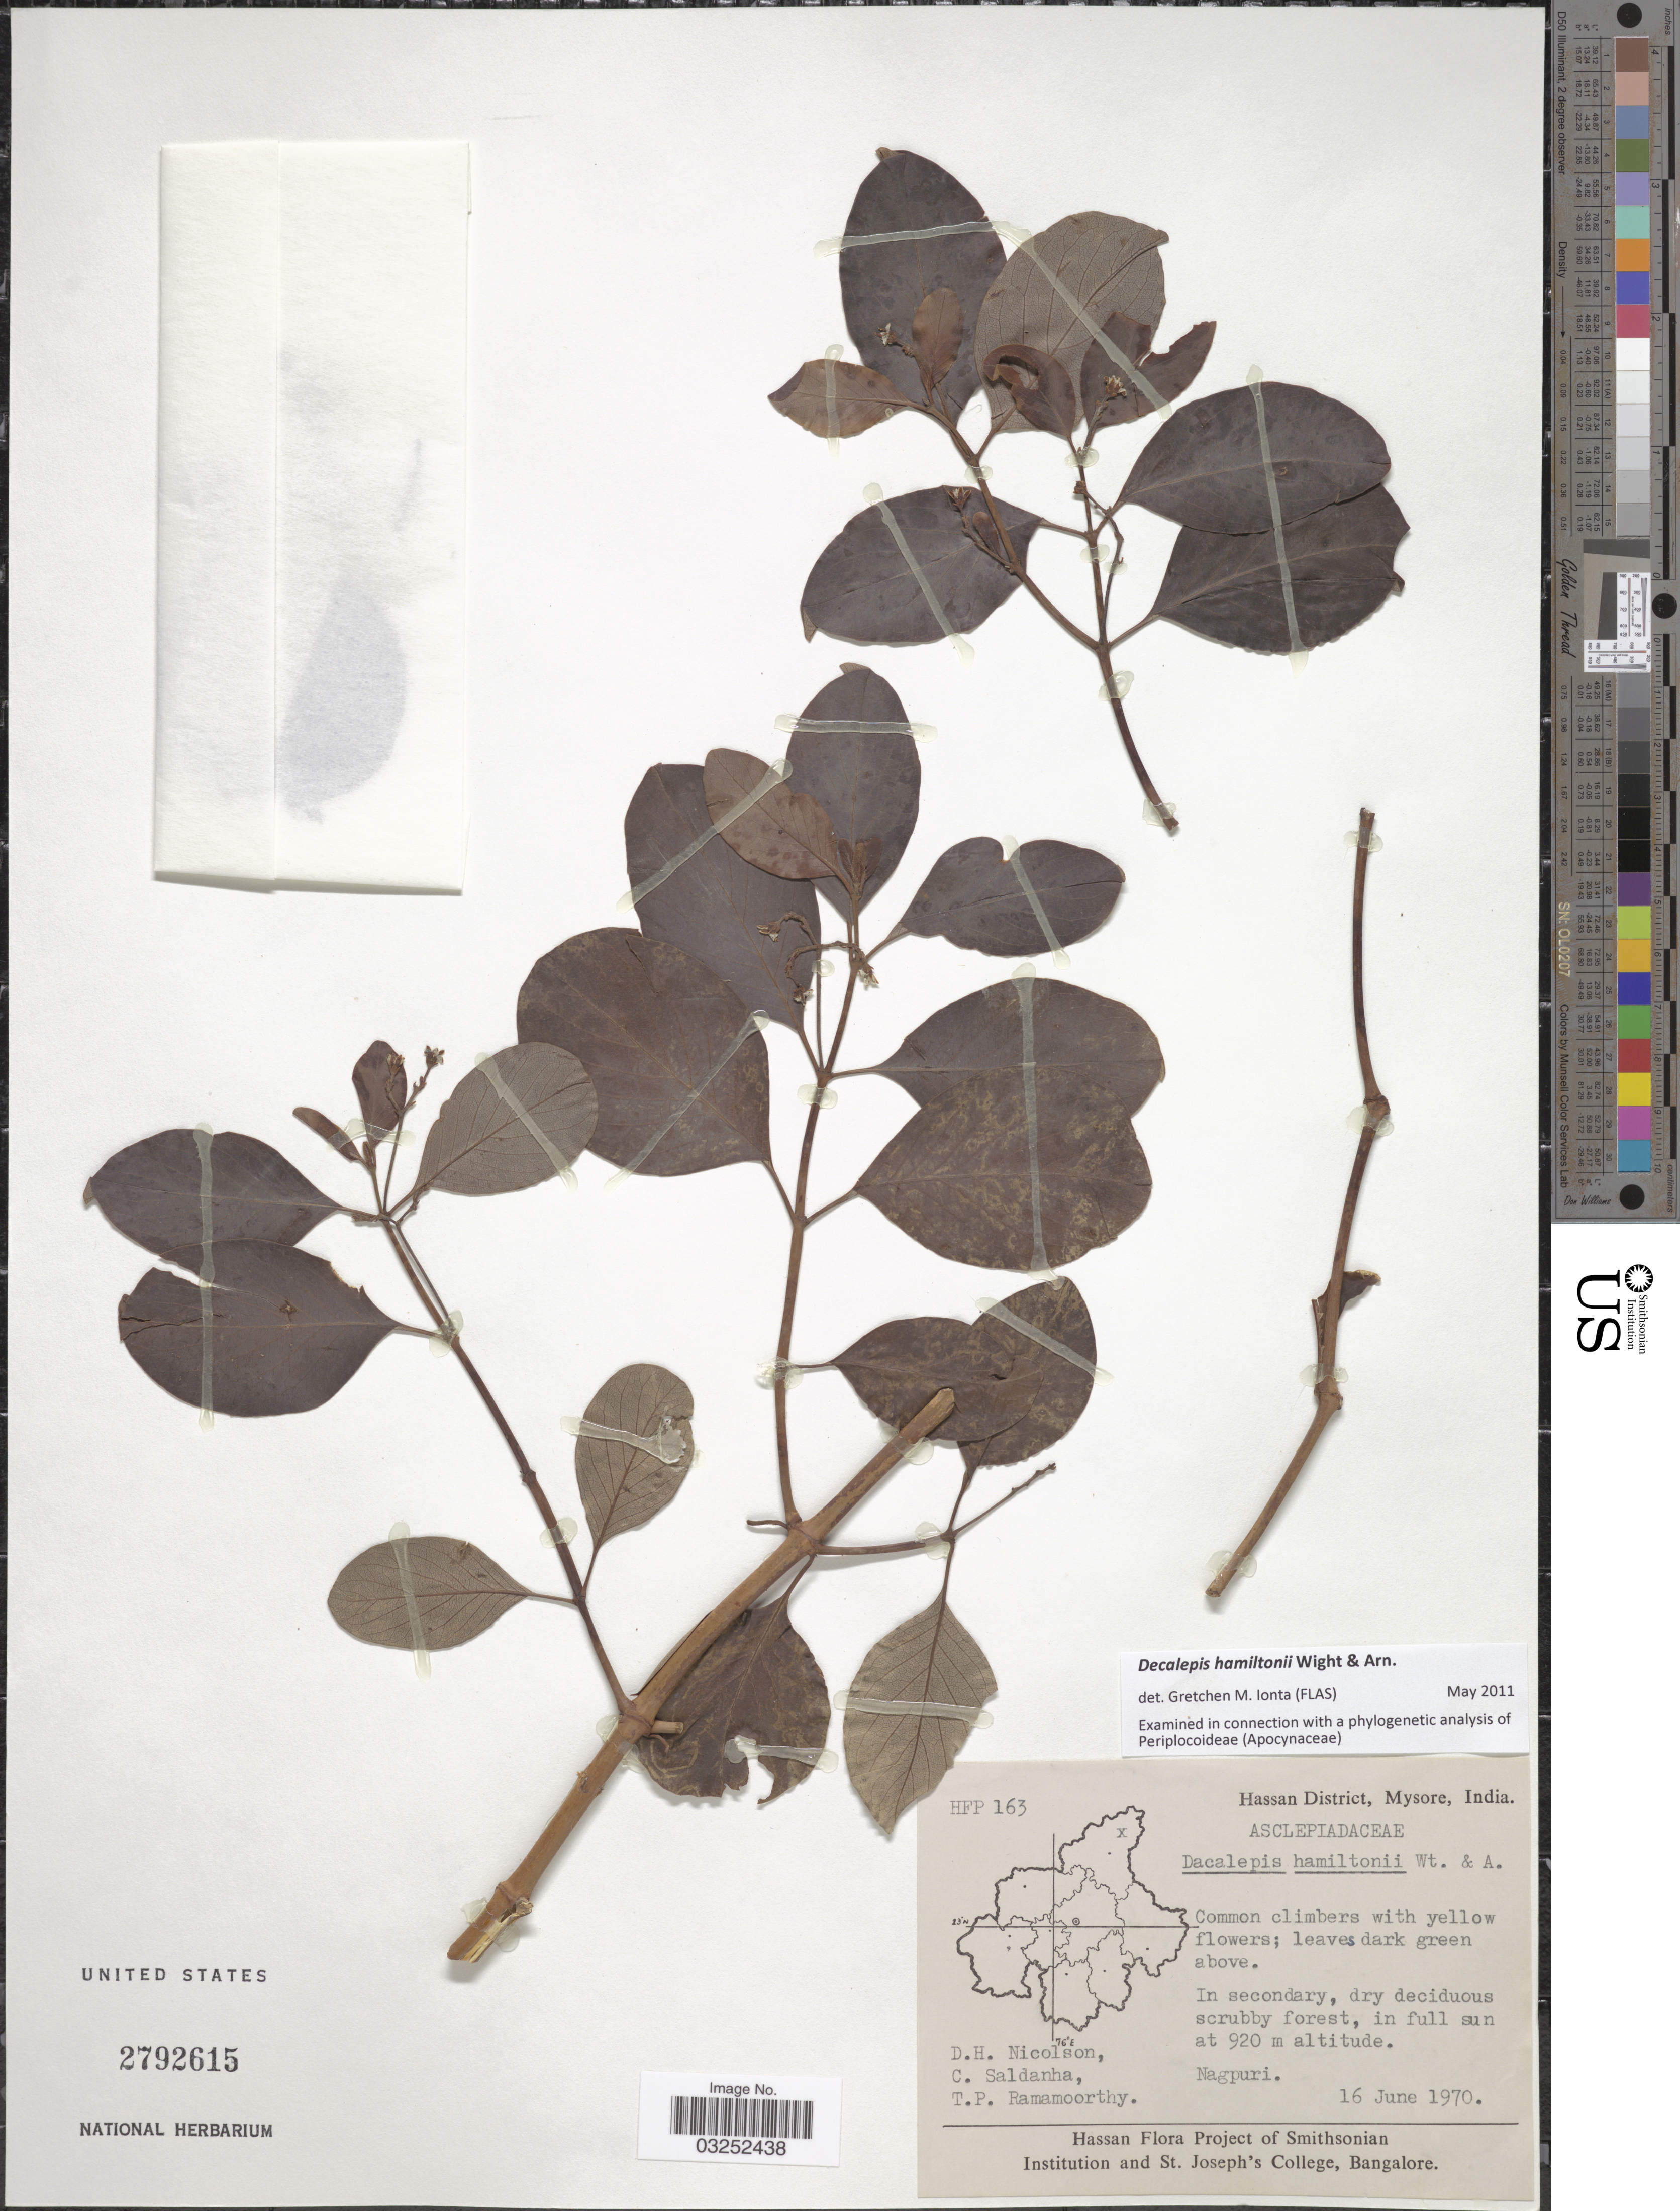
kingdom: Plantae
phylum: Tracheophyta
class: Magnoliopsida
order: Gentianales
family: Apocynaceae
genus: Decalepis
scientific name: Decalepis hamiltonii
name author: Wight & Arn.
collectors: D. H. Nicolson, C. Saldanha & T. P. Ramamoorthy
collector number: HFP 163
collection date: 1970-06-16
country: India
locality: Hassan District, Mysore. Nagpuri.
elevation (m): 920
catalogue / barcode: US 2792615